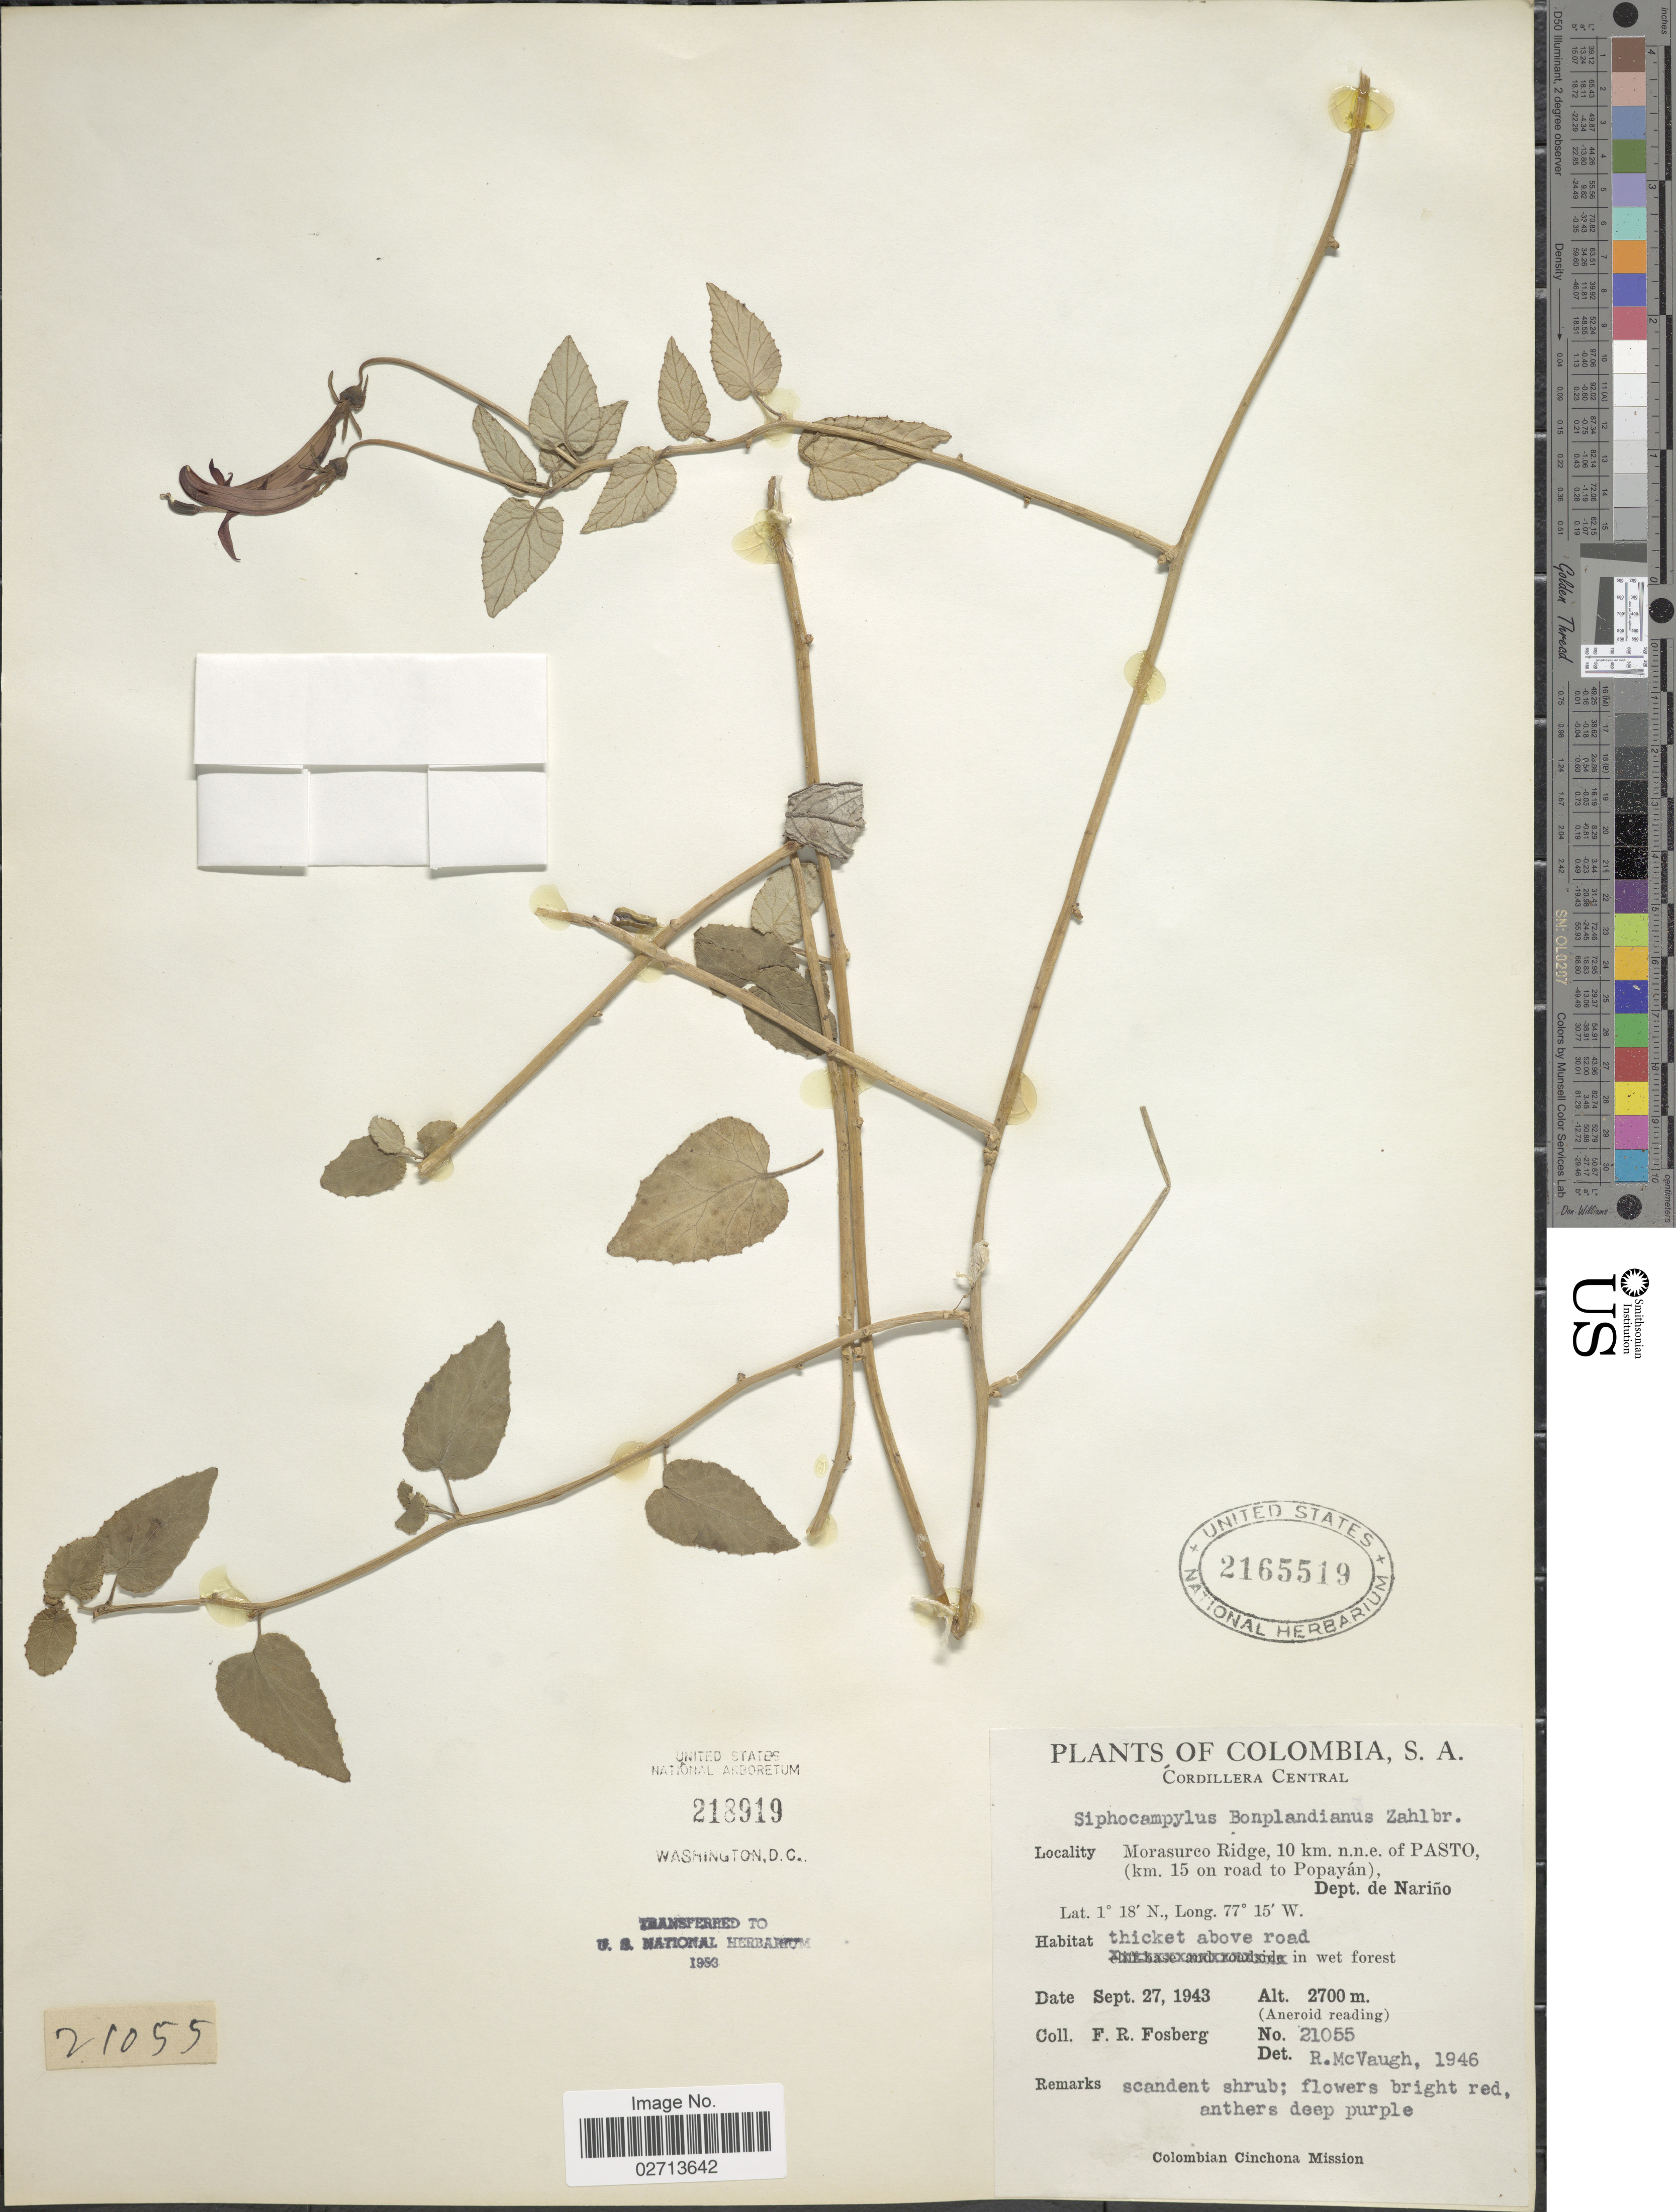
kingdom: Plantae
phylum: Tracheophyta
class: Magnoliopsida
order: Asterales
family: Campanulaceae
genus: Siphocampylus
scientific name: Siphocampylus bonplandianus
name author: Zahlbr.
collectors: F. R. Fosberg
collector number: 21055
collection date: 1943-09-27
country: Colombia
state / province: Nariño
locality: S.A. Cordillera Oriental. Morasurco Ridge, 10 km. n.e. of Pasto (km 15 on road to Popayan)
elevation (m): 2700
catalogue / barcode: US 2165519